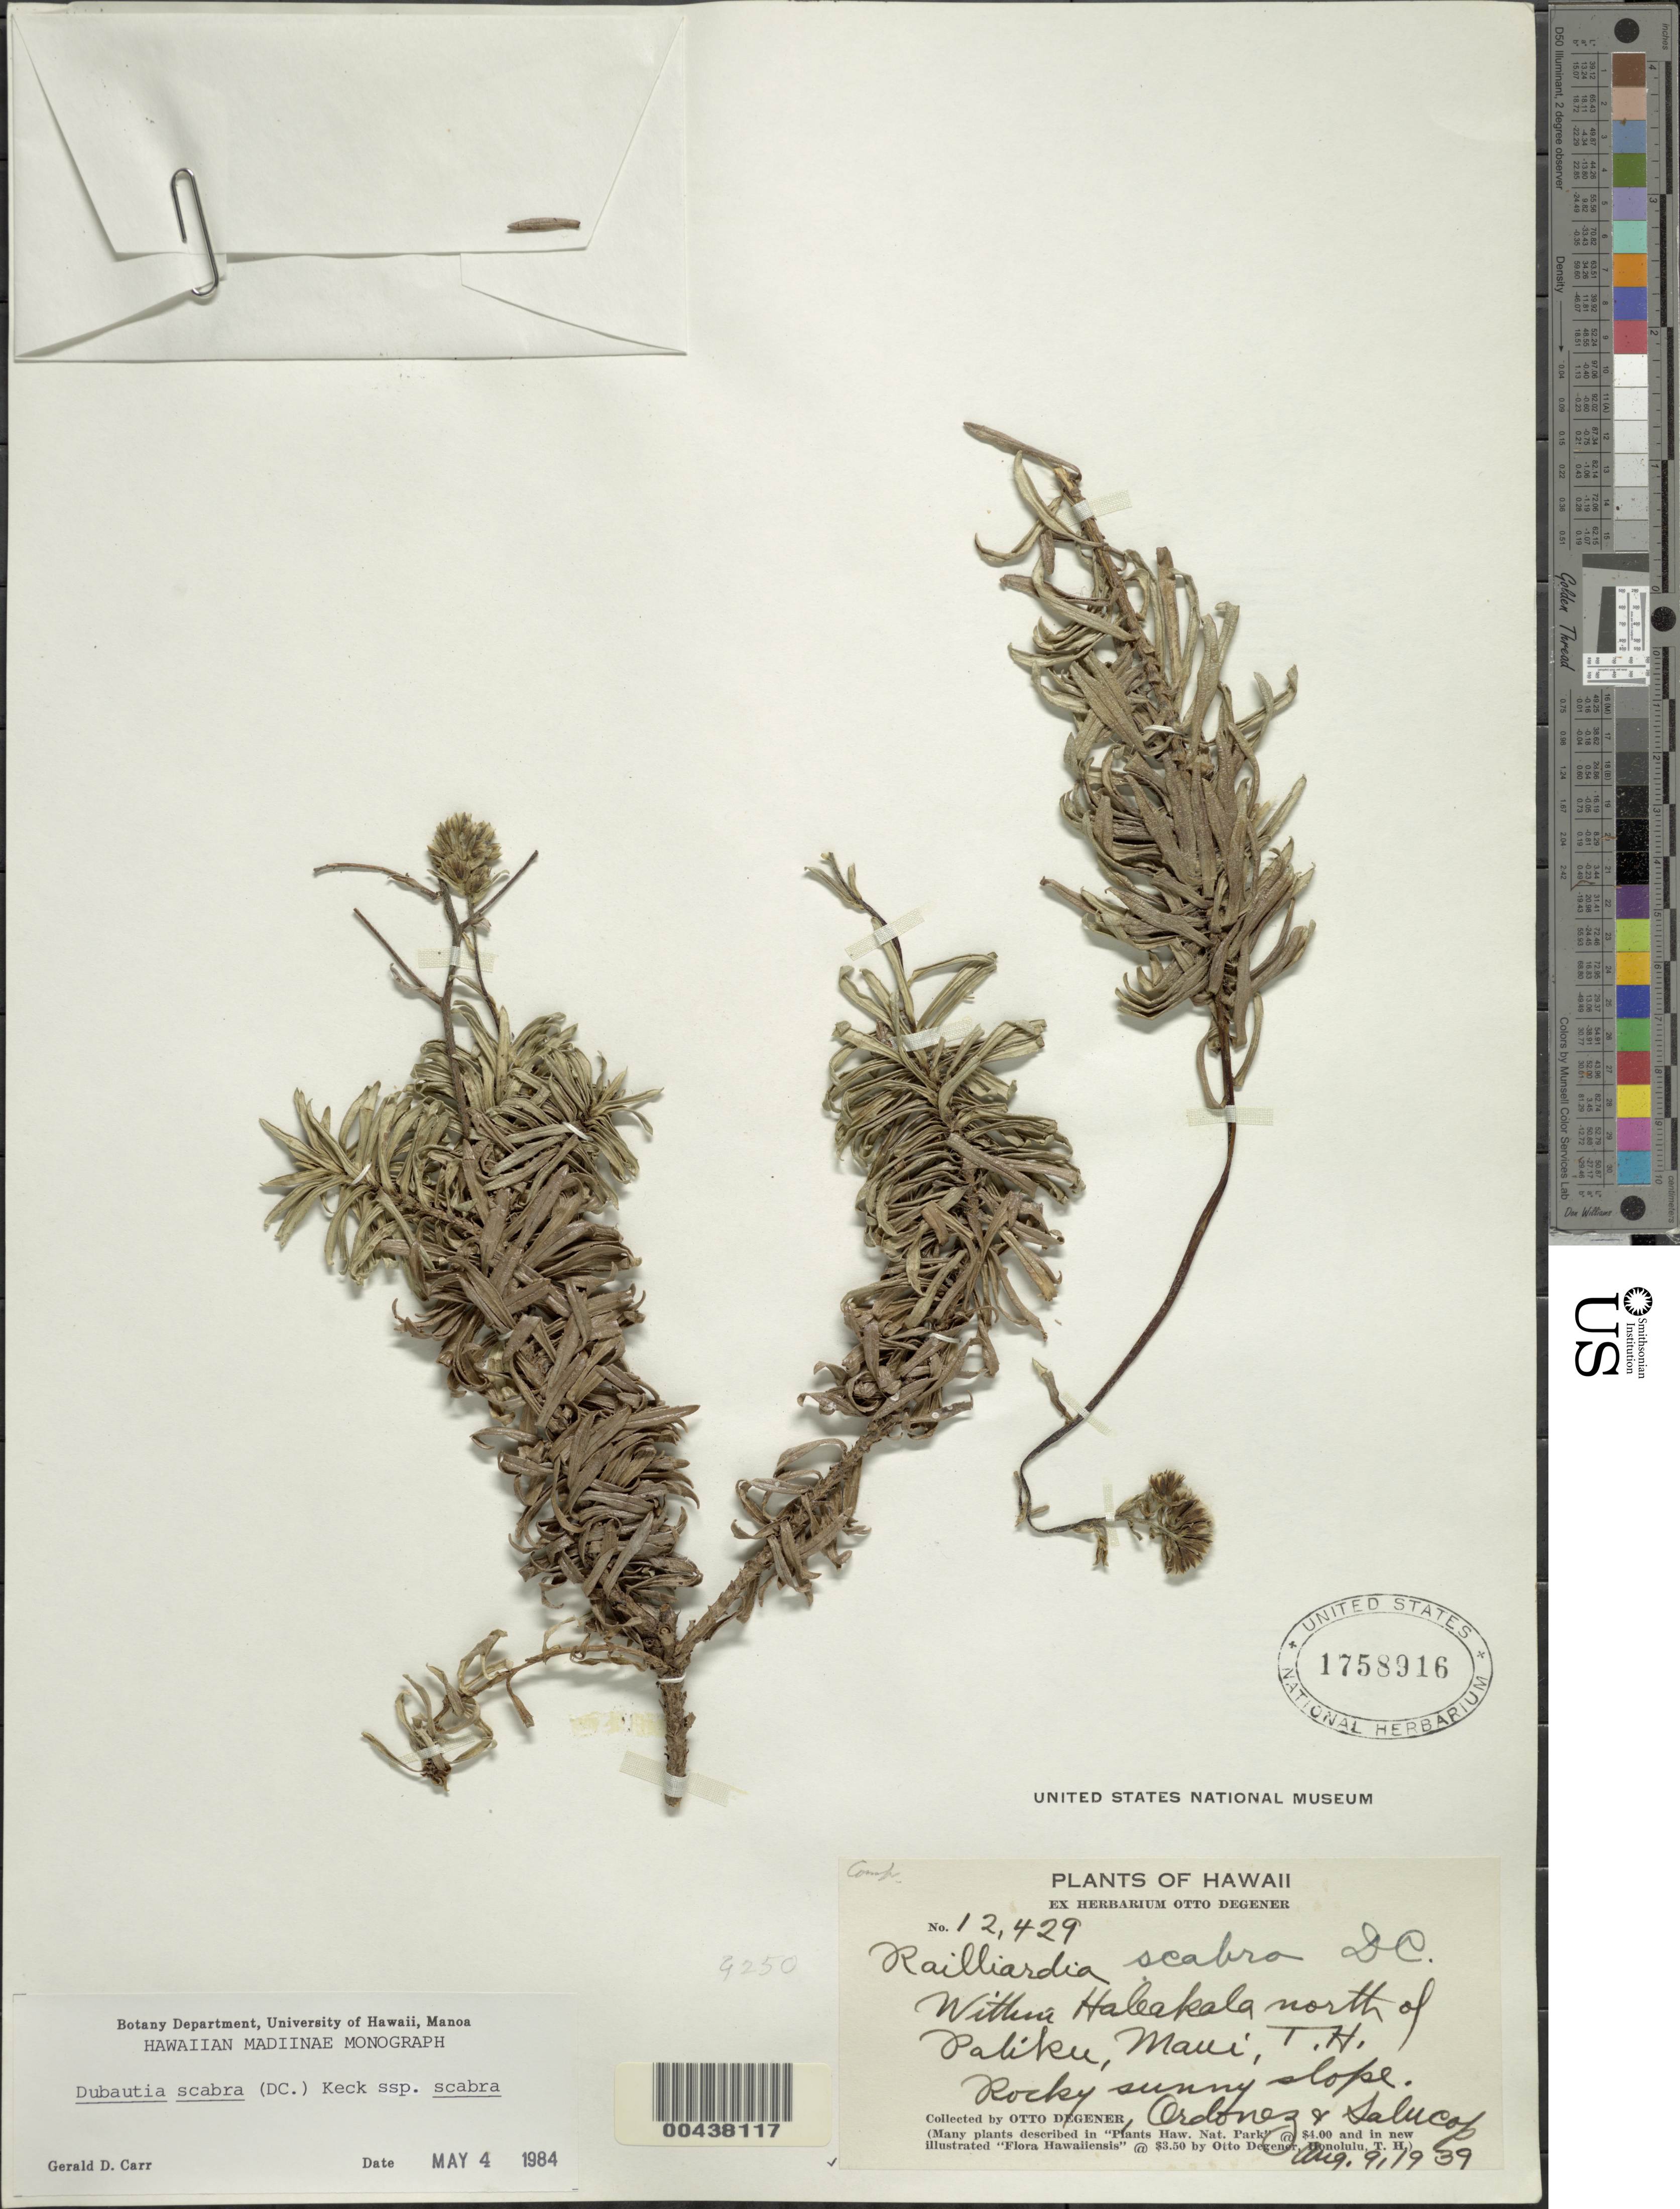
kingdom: Plantae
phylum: Tracheophyta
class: Magnoliopsida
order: Asterales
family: Asteraceae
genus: Dubautia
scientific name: Dubautia scabra subsp. scabra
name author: (DC.) D.D. Keck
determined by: Car, G. D.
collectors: O. Degener, Ordonez & -- Salucop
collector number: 12429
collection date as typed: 9 Aug 1939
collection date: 1939-08-09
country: United States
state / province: Hawaii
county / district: Maui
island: Maui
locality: Within Haleakala N of Paliku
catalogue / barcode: US 1758916